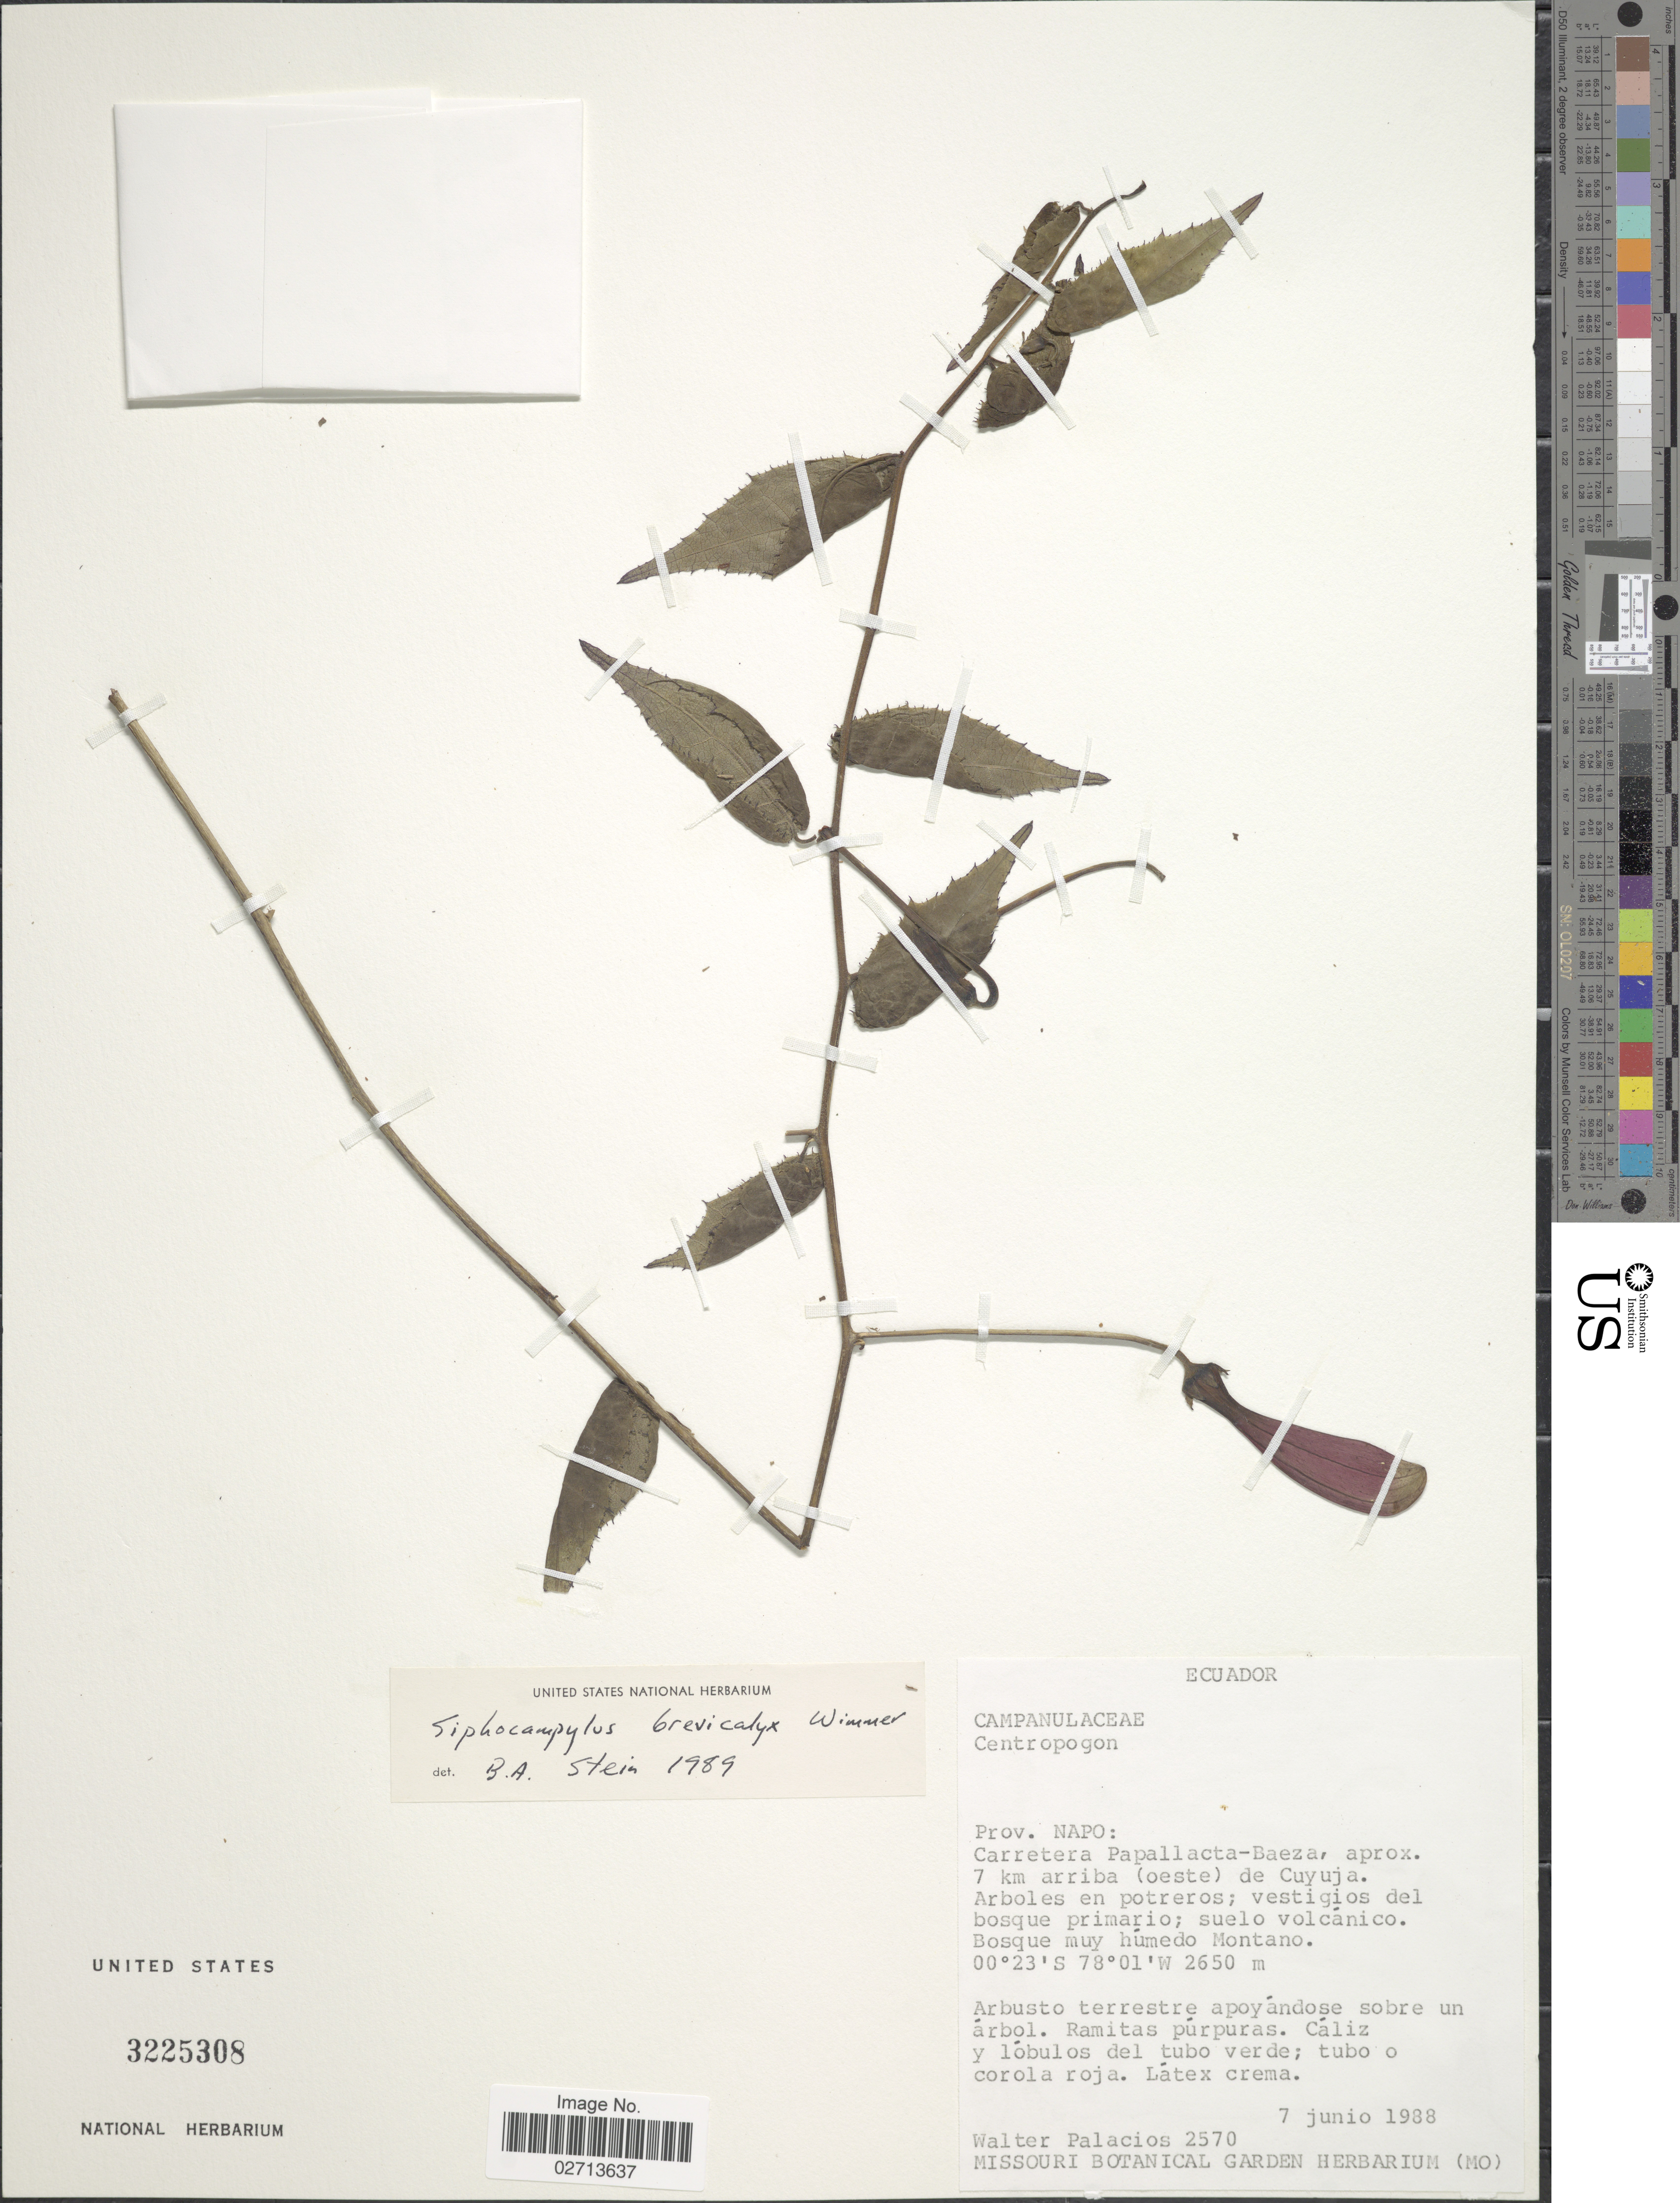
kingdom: Plantae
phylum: Tracheophyta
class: Magnoliopsida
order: Asterales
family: Campanulaceae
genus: Siphocampylus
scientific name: Siphocampylus brevicalyx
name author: E. Wimm.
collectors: W. Palacios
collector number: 2570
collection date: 1988-06-07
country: Ecuador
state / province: Napo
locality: Carretera Papallacta-Baeza, aprox. 7 km arriba (oeste) de Cuyuja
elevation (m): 2650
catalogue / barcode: US 3225308